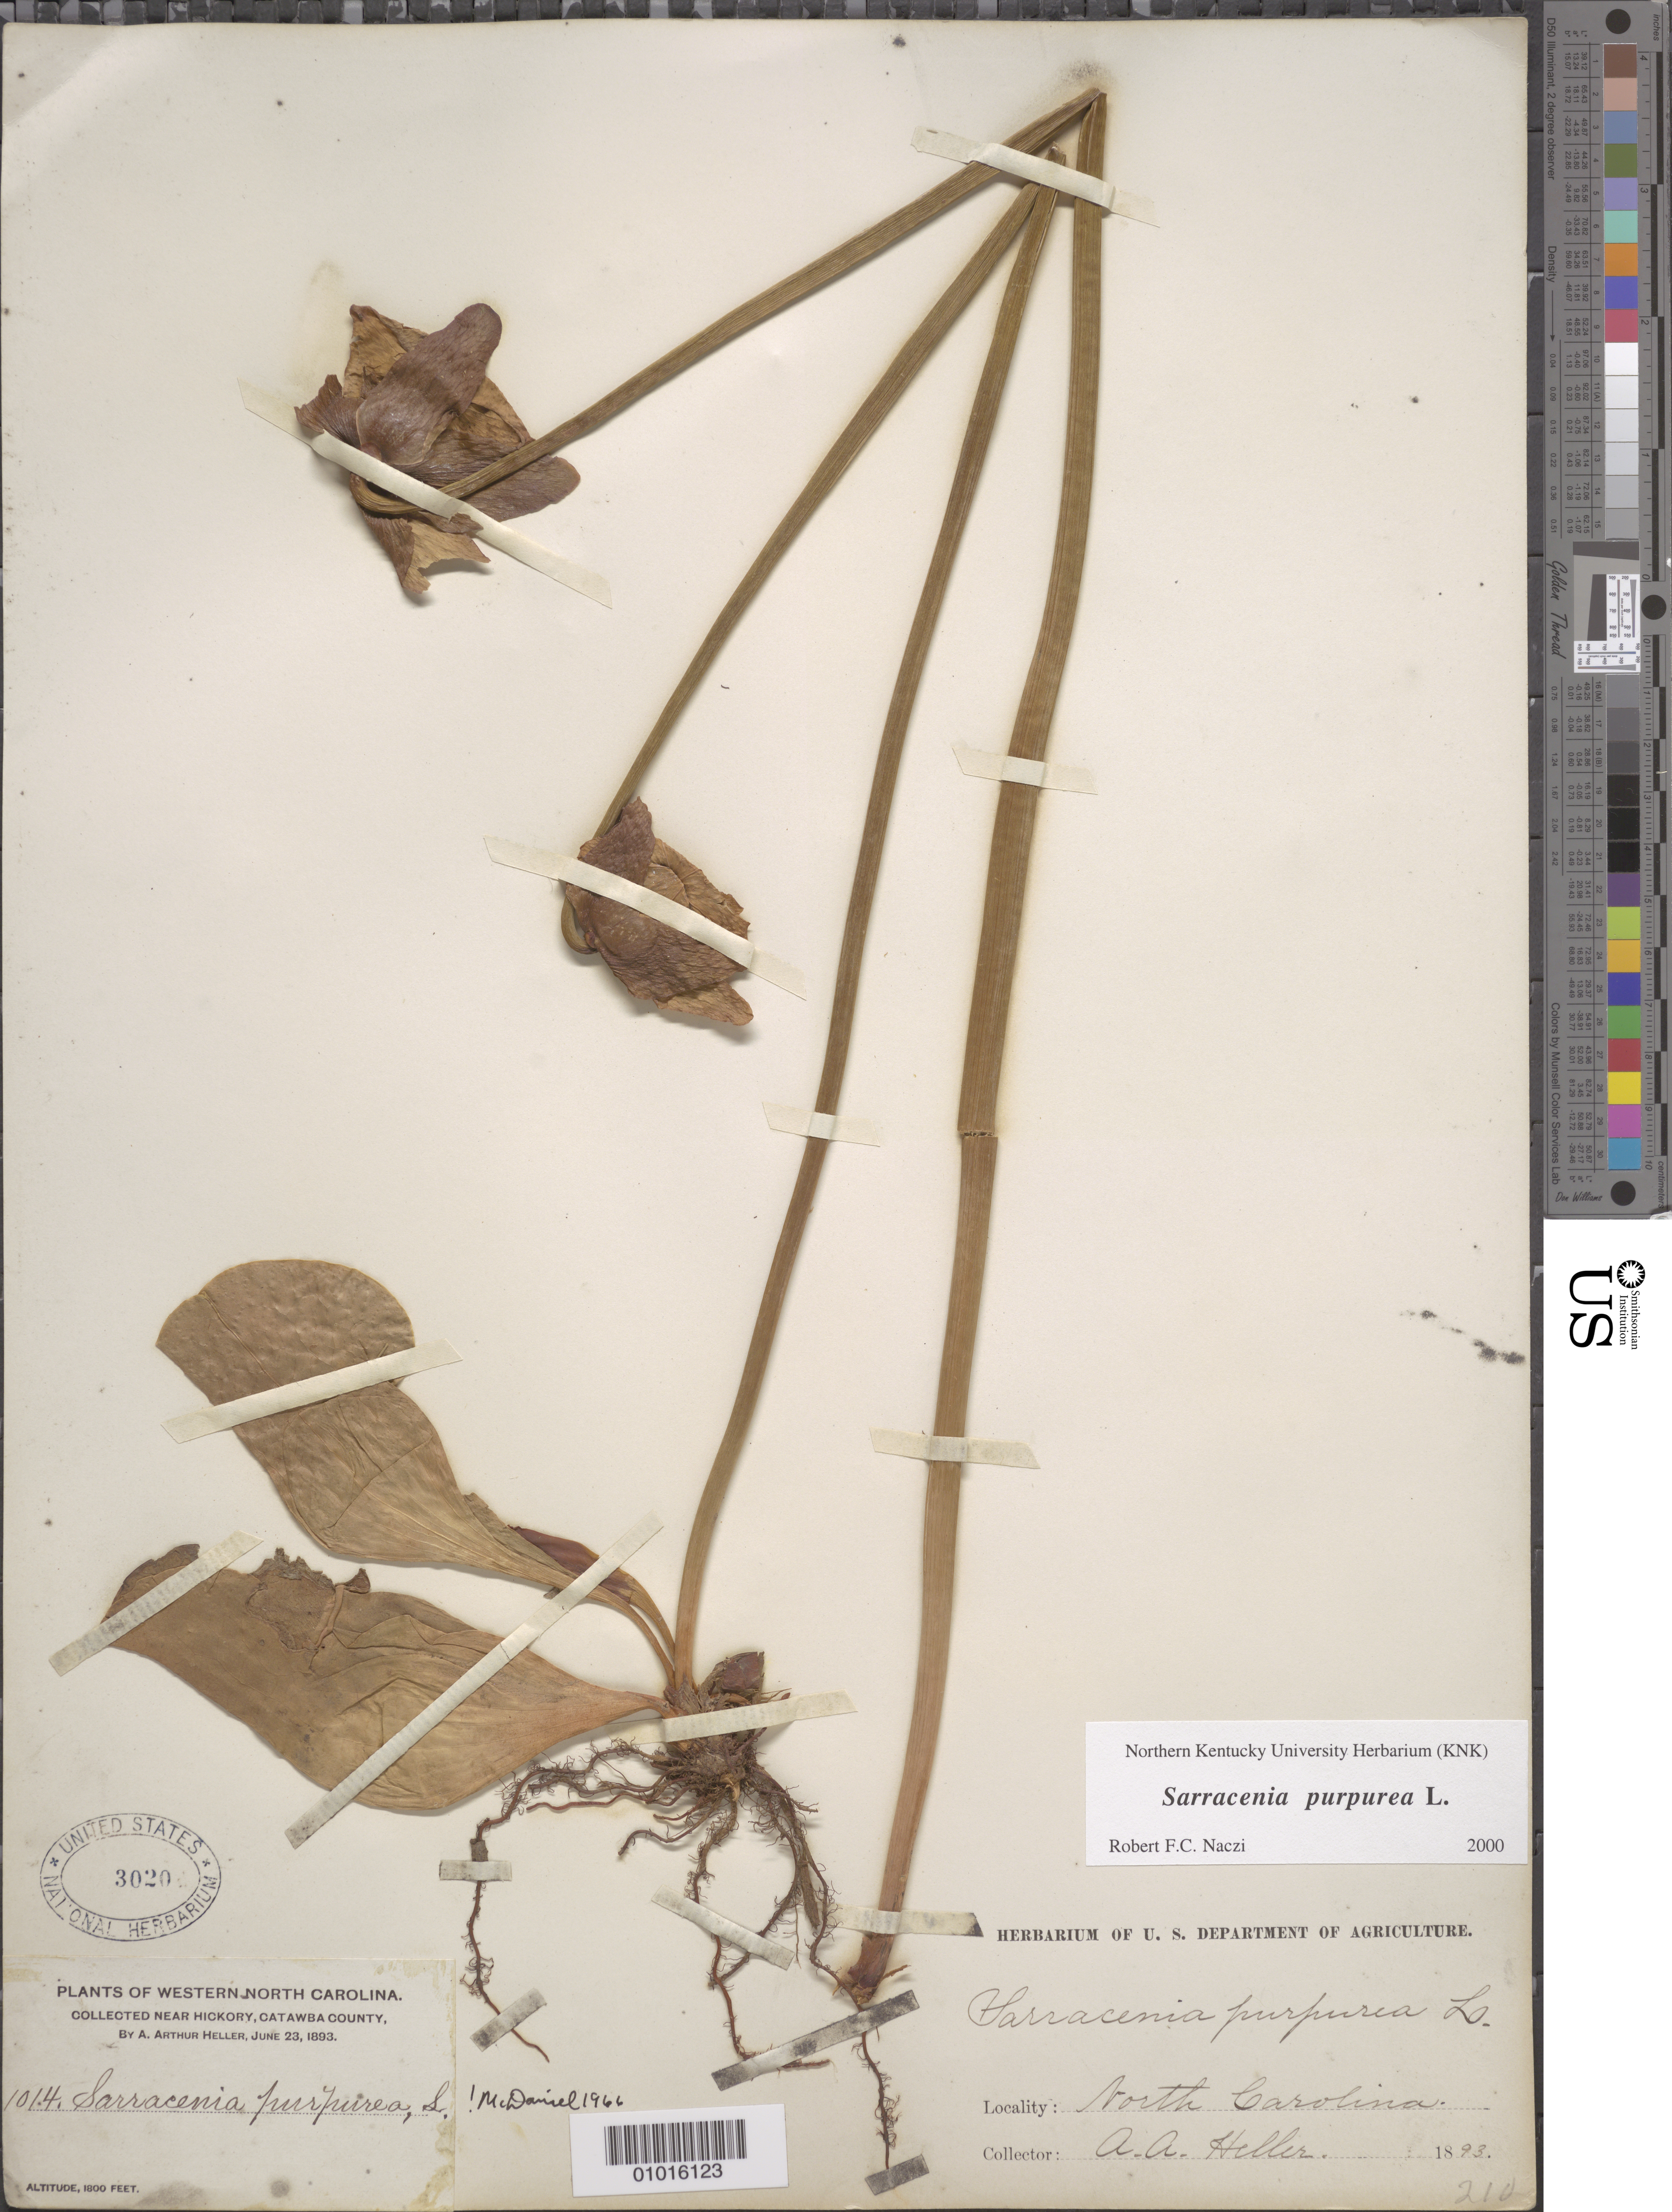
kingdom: Plantae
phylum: Tracheophyta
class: Magnoliopsida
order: Ericales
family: Sarraceniaceae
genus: Sarracenia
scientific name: Sarracenia purpurea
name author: L.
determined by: Naczi, R. F. C.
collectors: A. A. Heller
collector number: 210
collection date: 1893-06-23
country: United States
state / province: North Carolina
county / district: Catawba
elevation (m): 549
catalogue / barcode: US 3020